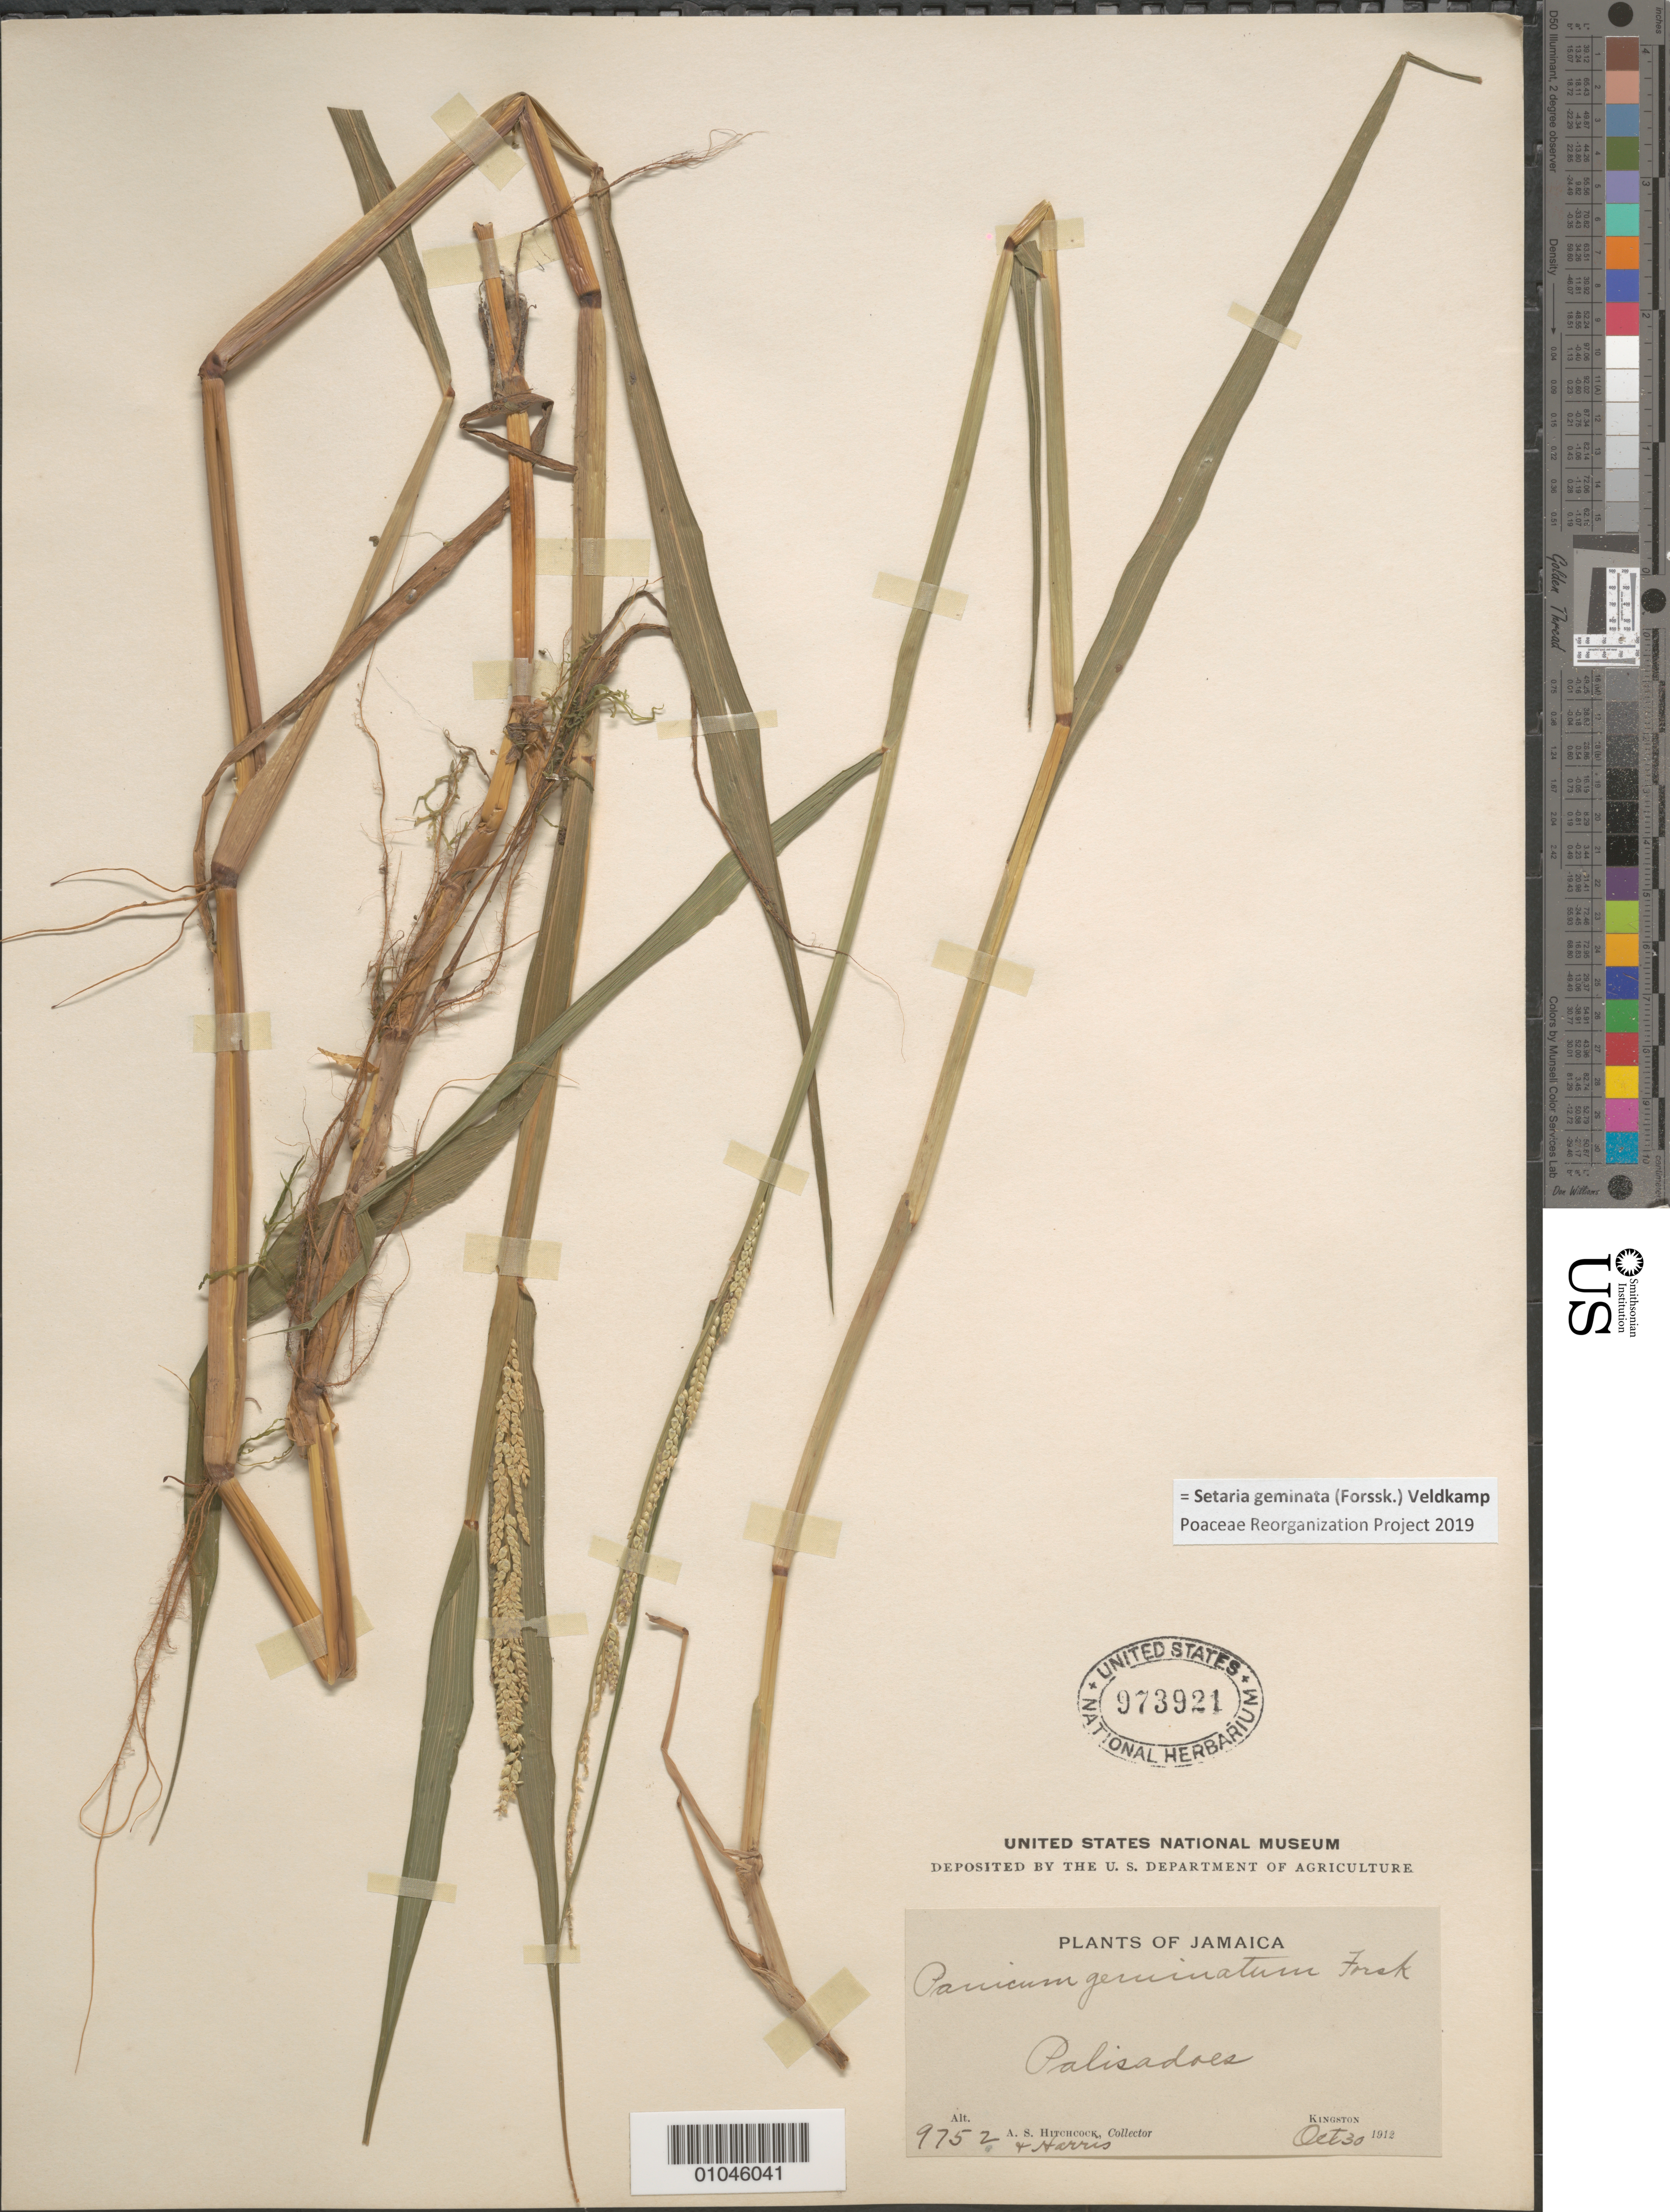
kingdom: Plantae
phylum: Tracheophyta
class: Liliopsida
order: Poales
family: Poaceae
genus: Paspalidium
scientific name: Paspalidium geminatum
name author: (Forssk.) Stapf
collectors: A. S. Hitchcock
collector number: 9752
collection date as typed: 30 Oct 1912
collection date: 1912-10-30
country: Jamaica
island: Jamaica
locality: Palisadaes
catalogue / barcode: US 973921